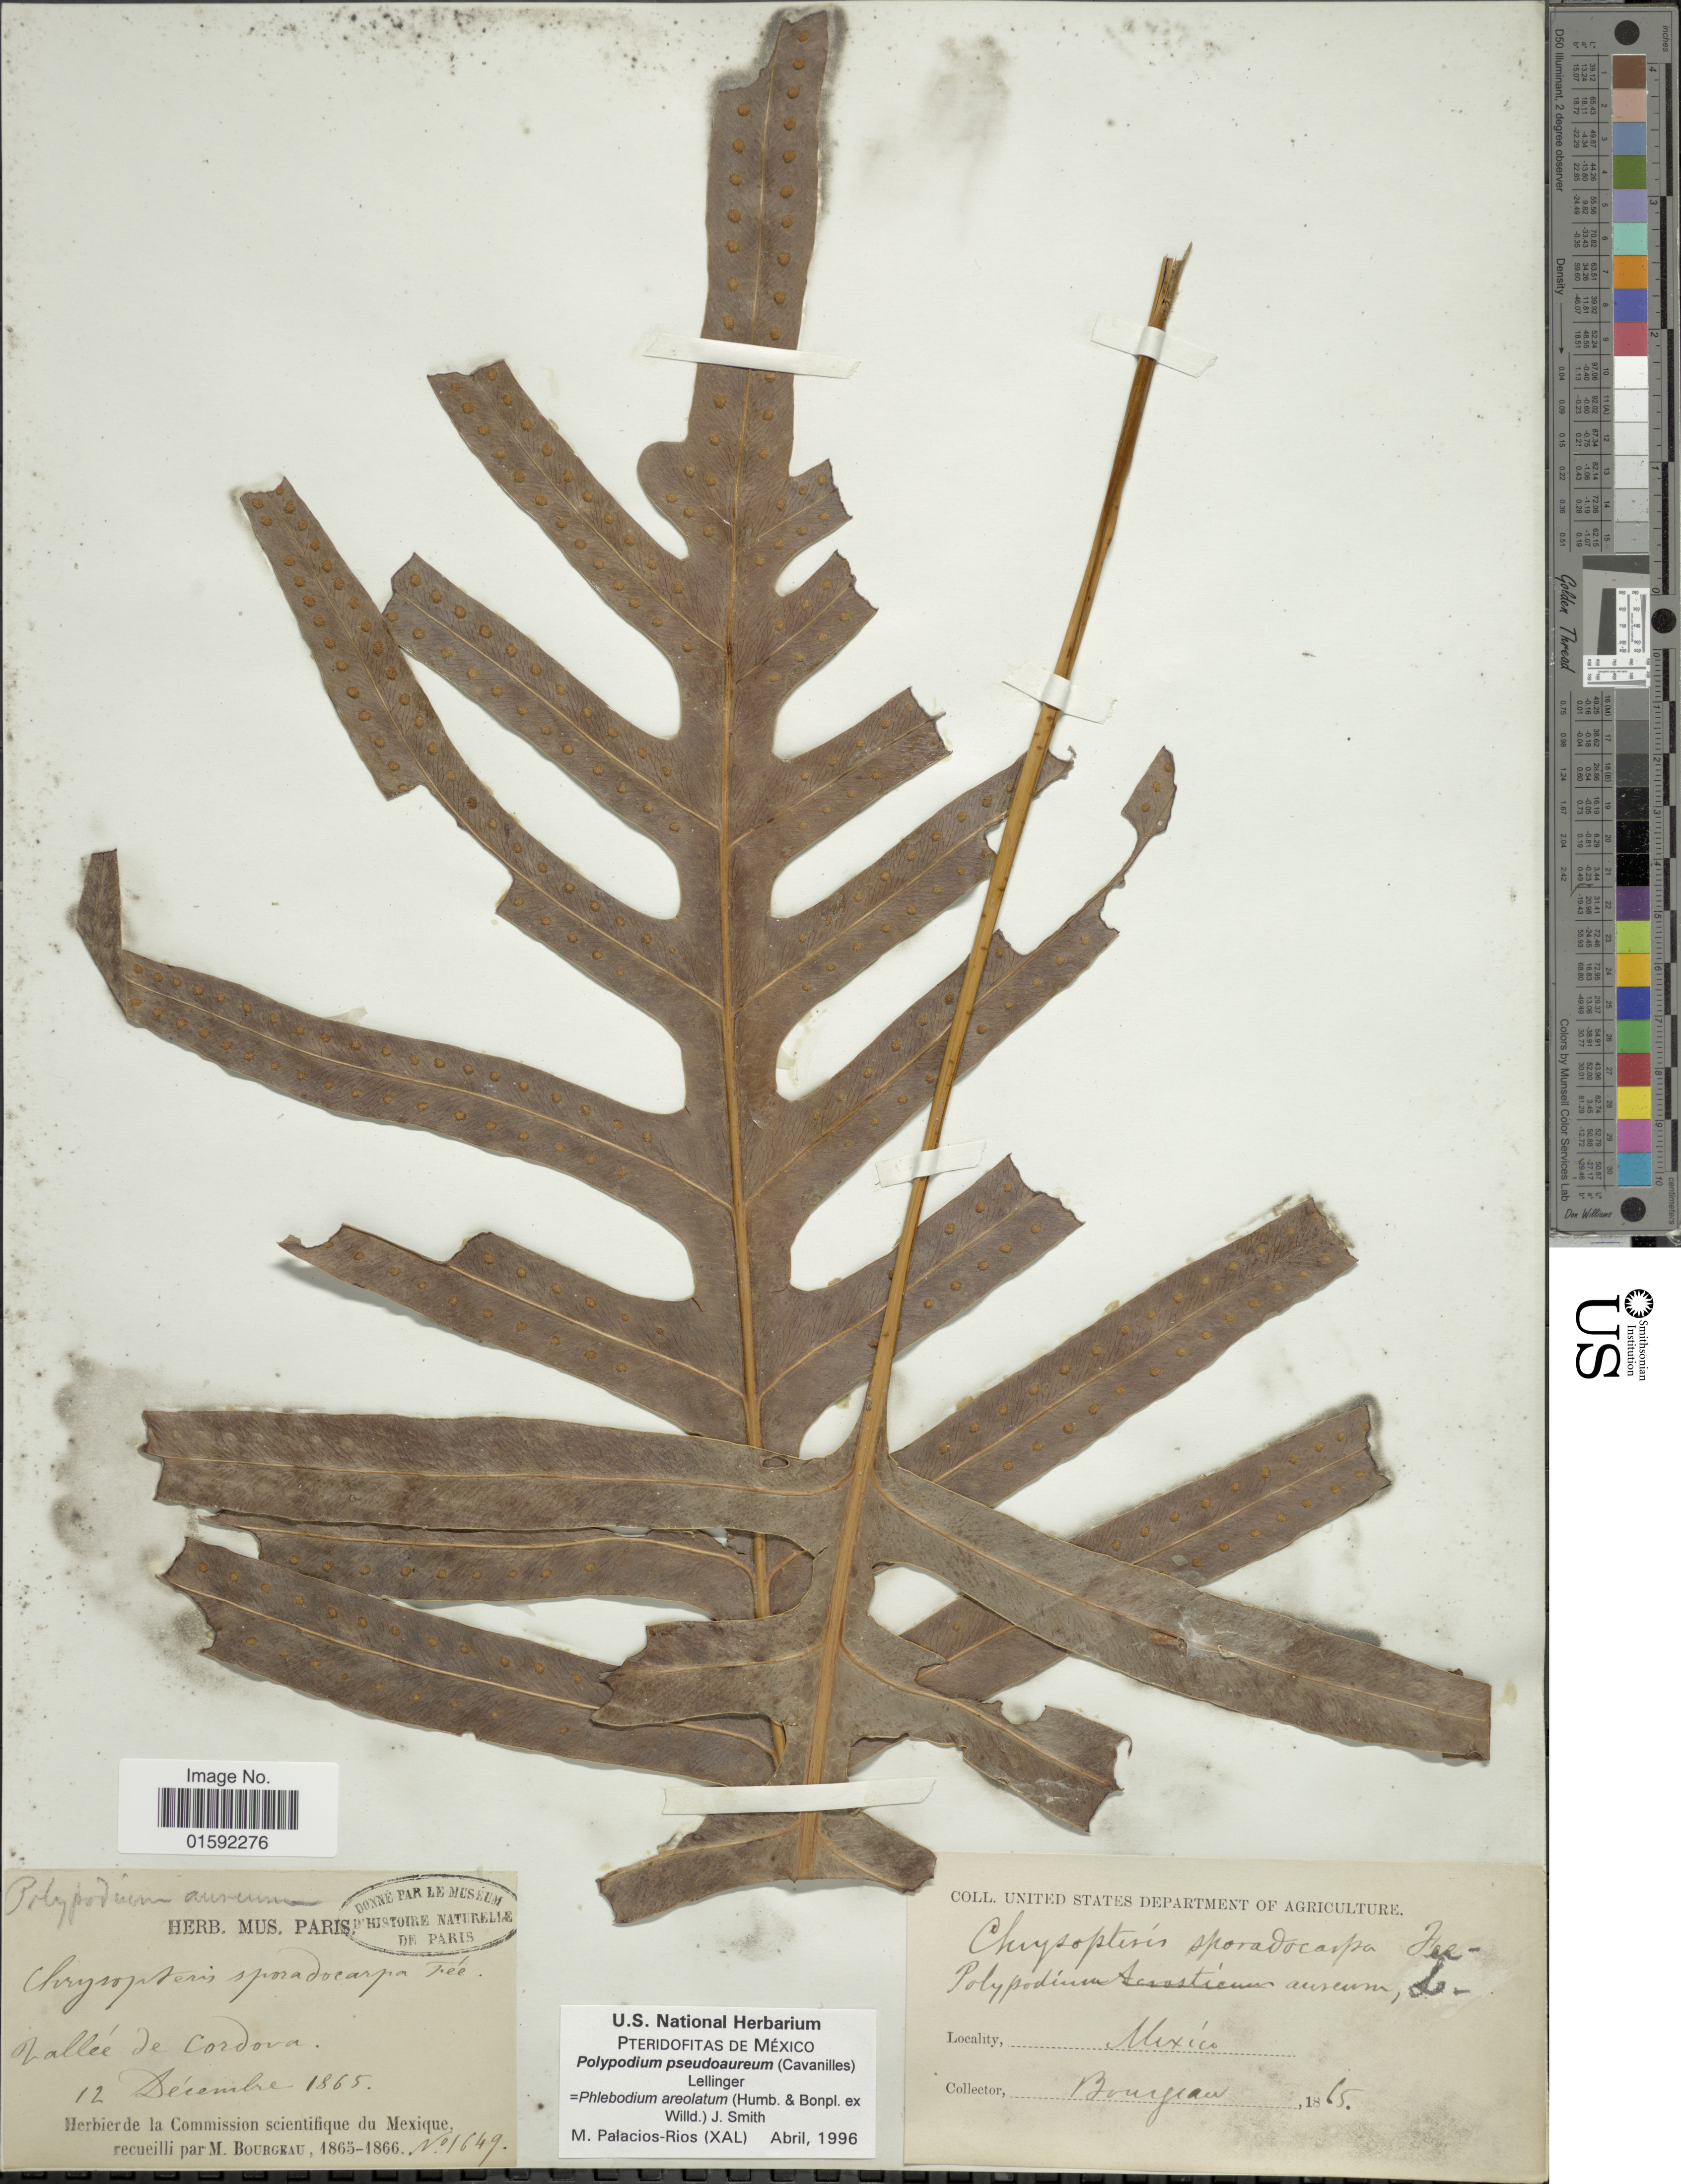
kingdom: Plantae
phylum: Tracheophyta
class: Polypodiopsida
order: Polypodiales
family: Polypodiaceae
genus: Phlebodium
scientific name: Phlebodium pseudoaureum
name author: (Cav.) Lellinger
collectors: M. Bourgeau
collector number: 1649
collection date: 1865-12-12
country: Mexico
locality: Mexico, Valleé de Cordova.